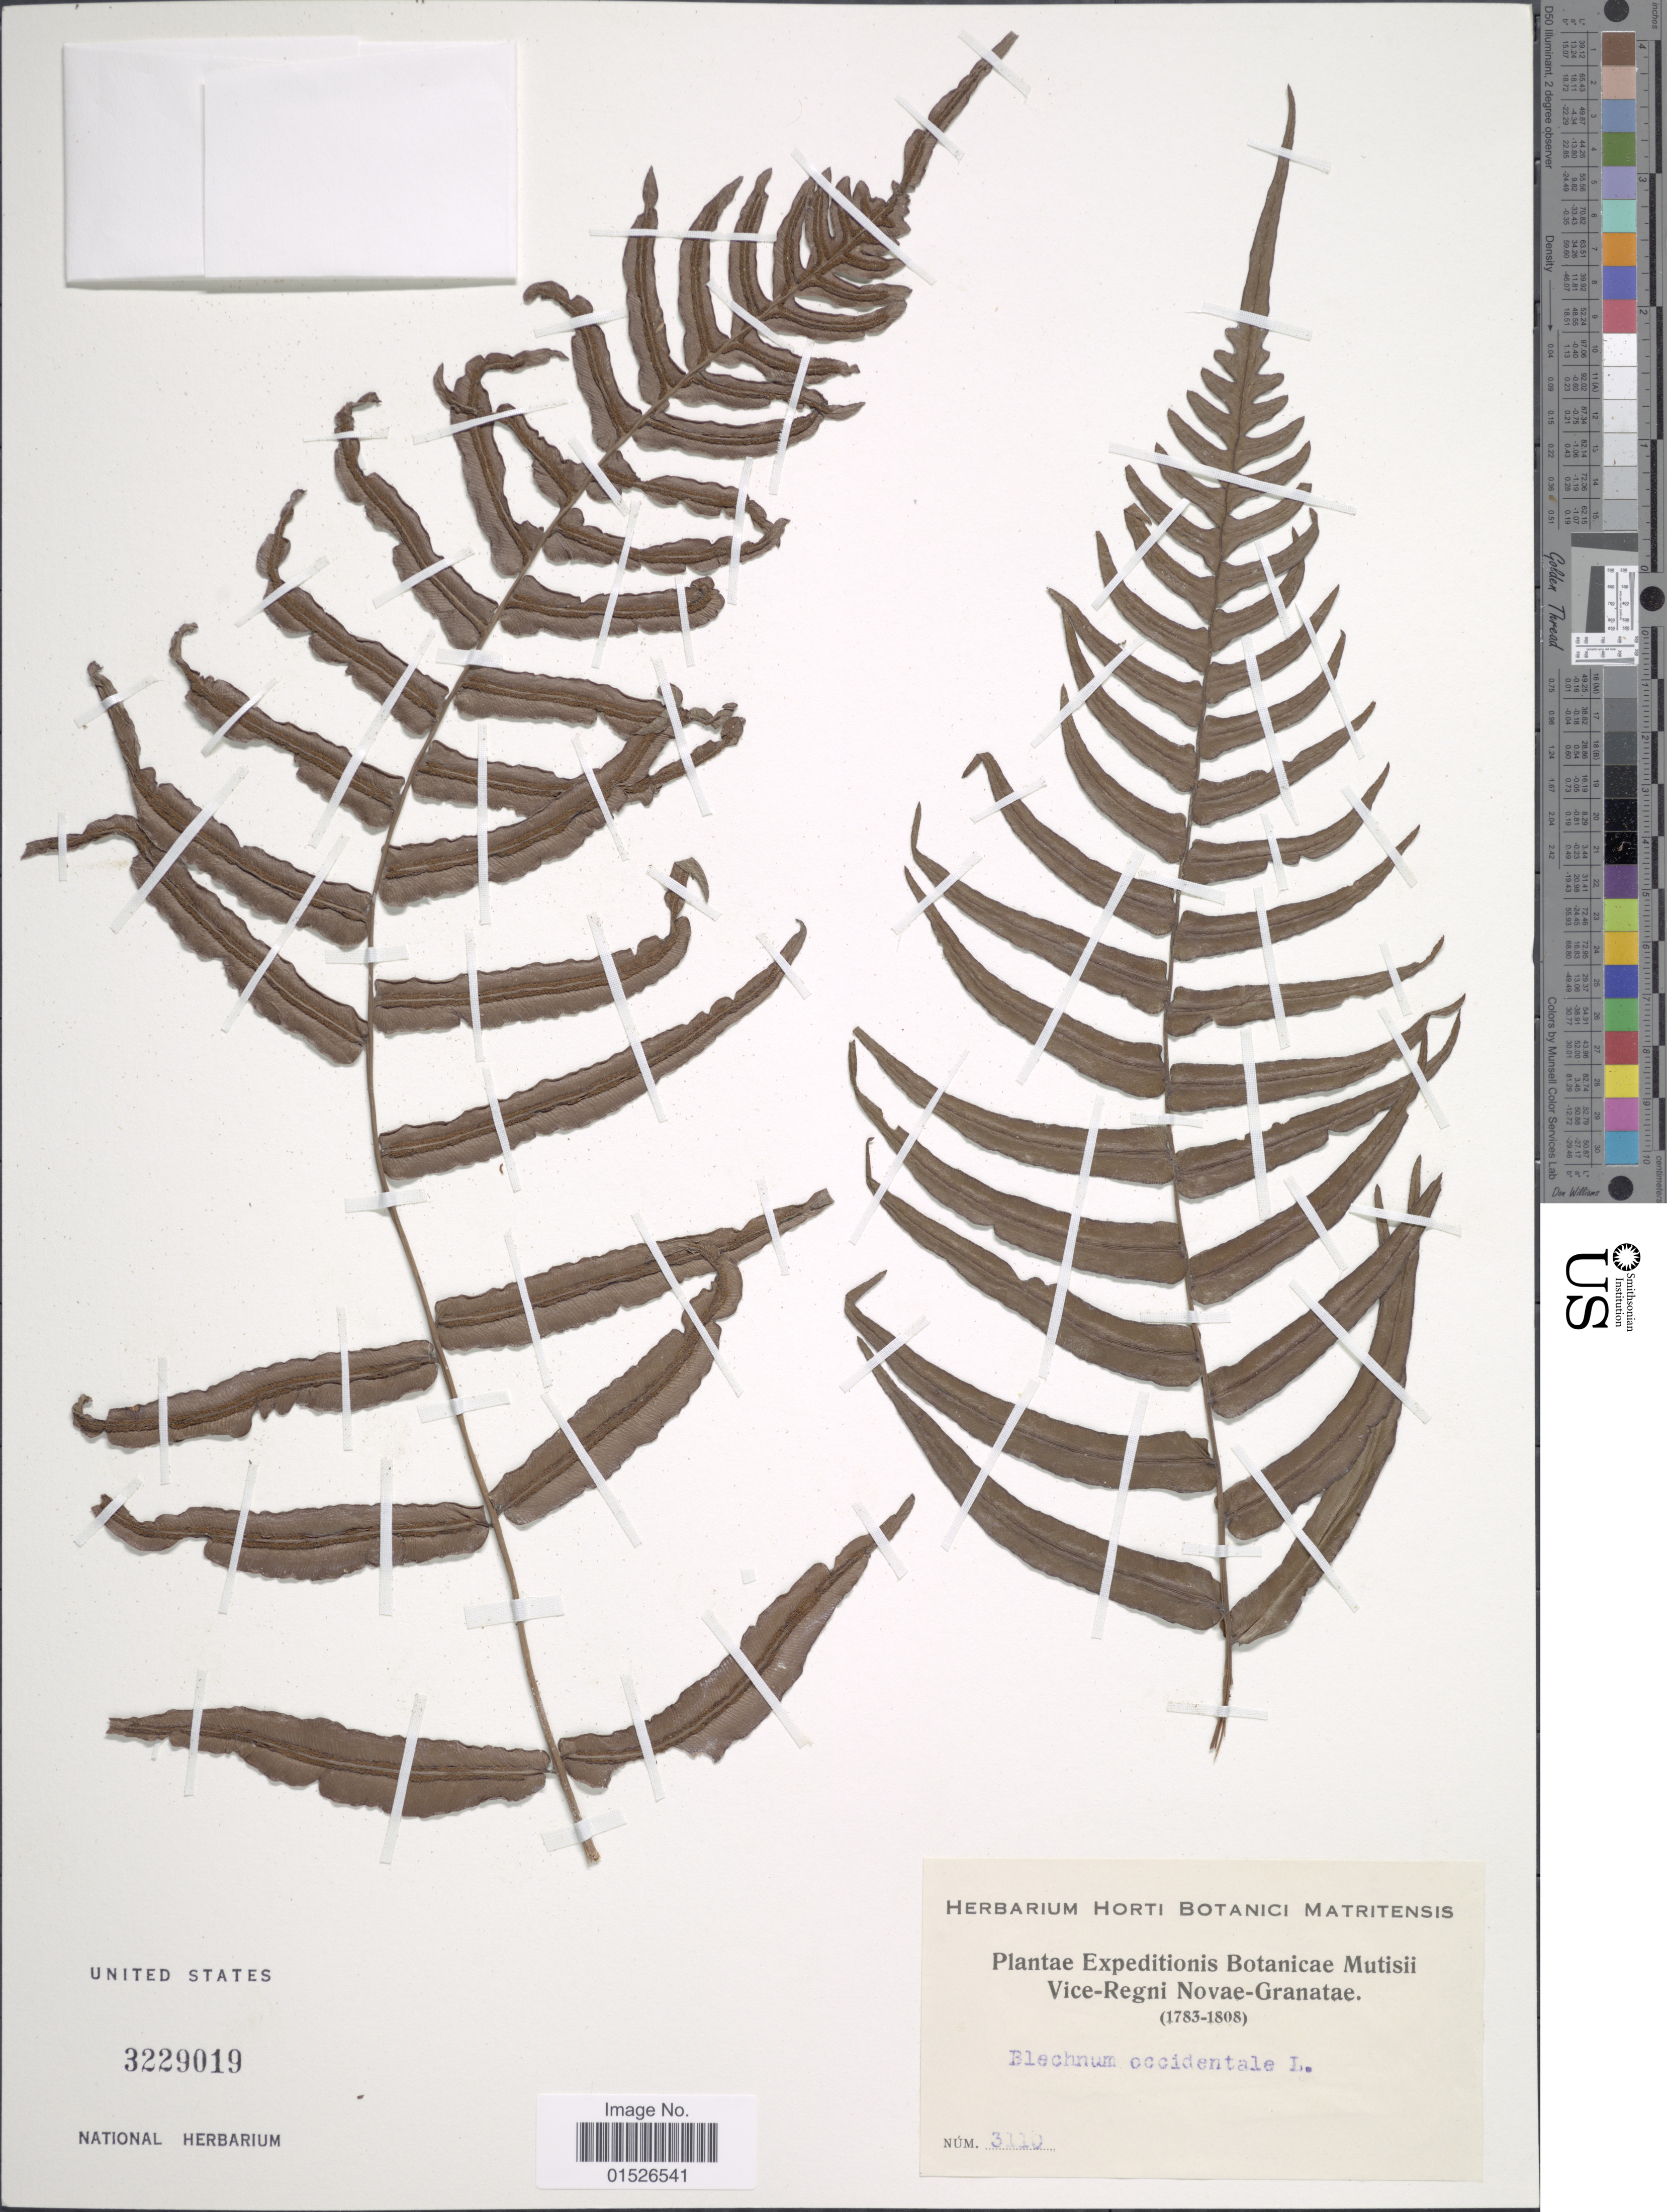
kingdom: Plantae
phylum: Tracheophyta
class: Polypodiopsida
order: Polypodiales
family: Blechnaceae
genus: Blechnum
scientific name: Blechnum occidentale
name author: L.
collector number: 3110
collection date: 1783/1808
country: Colombia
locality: Vice-Regni Novae-Granatae.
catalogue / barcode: US 3229019